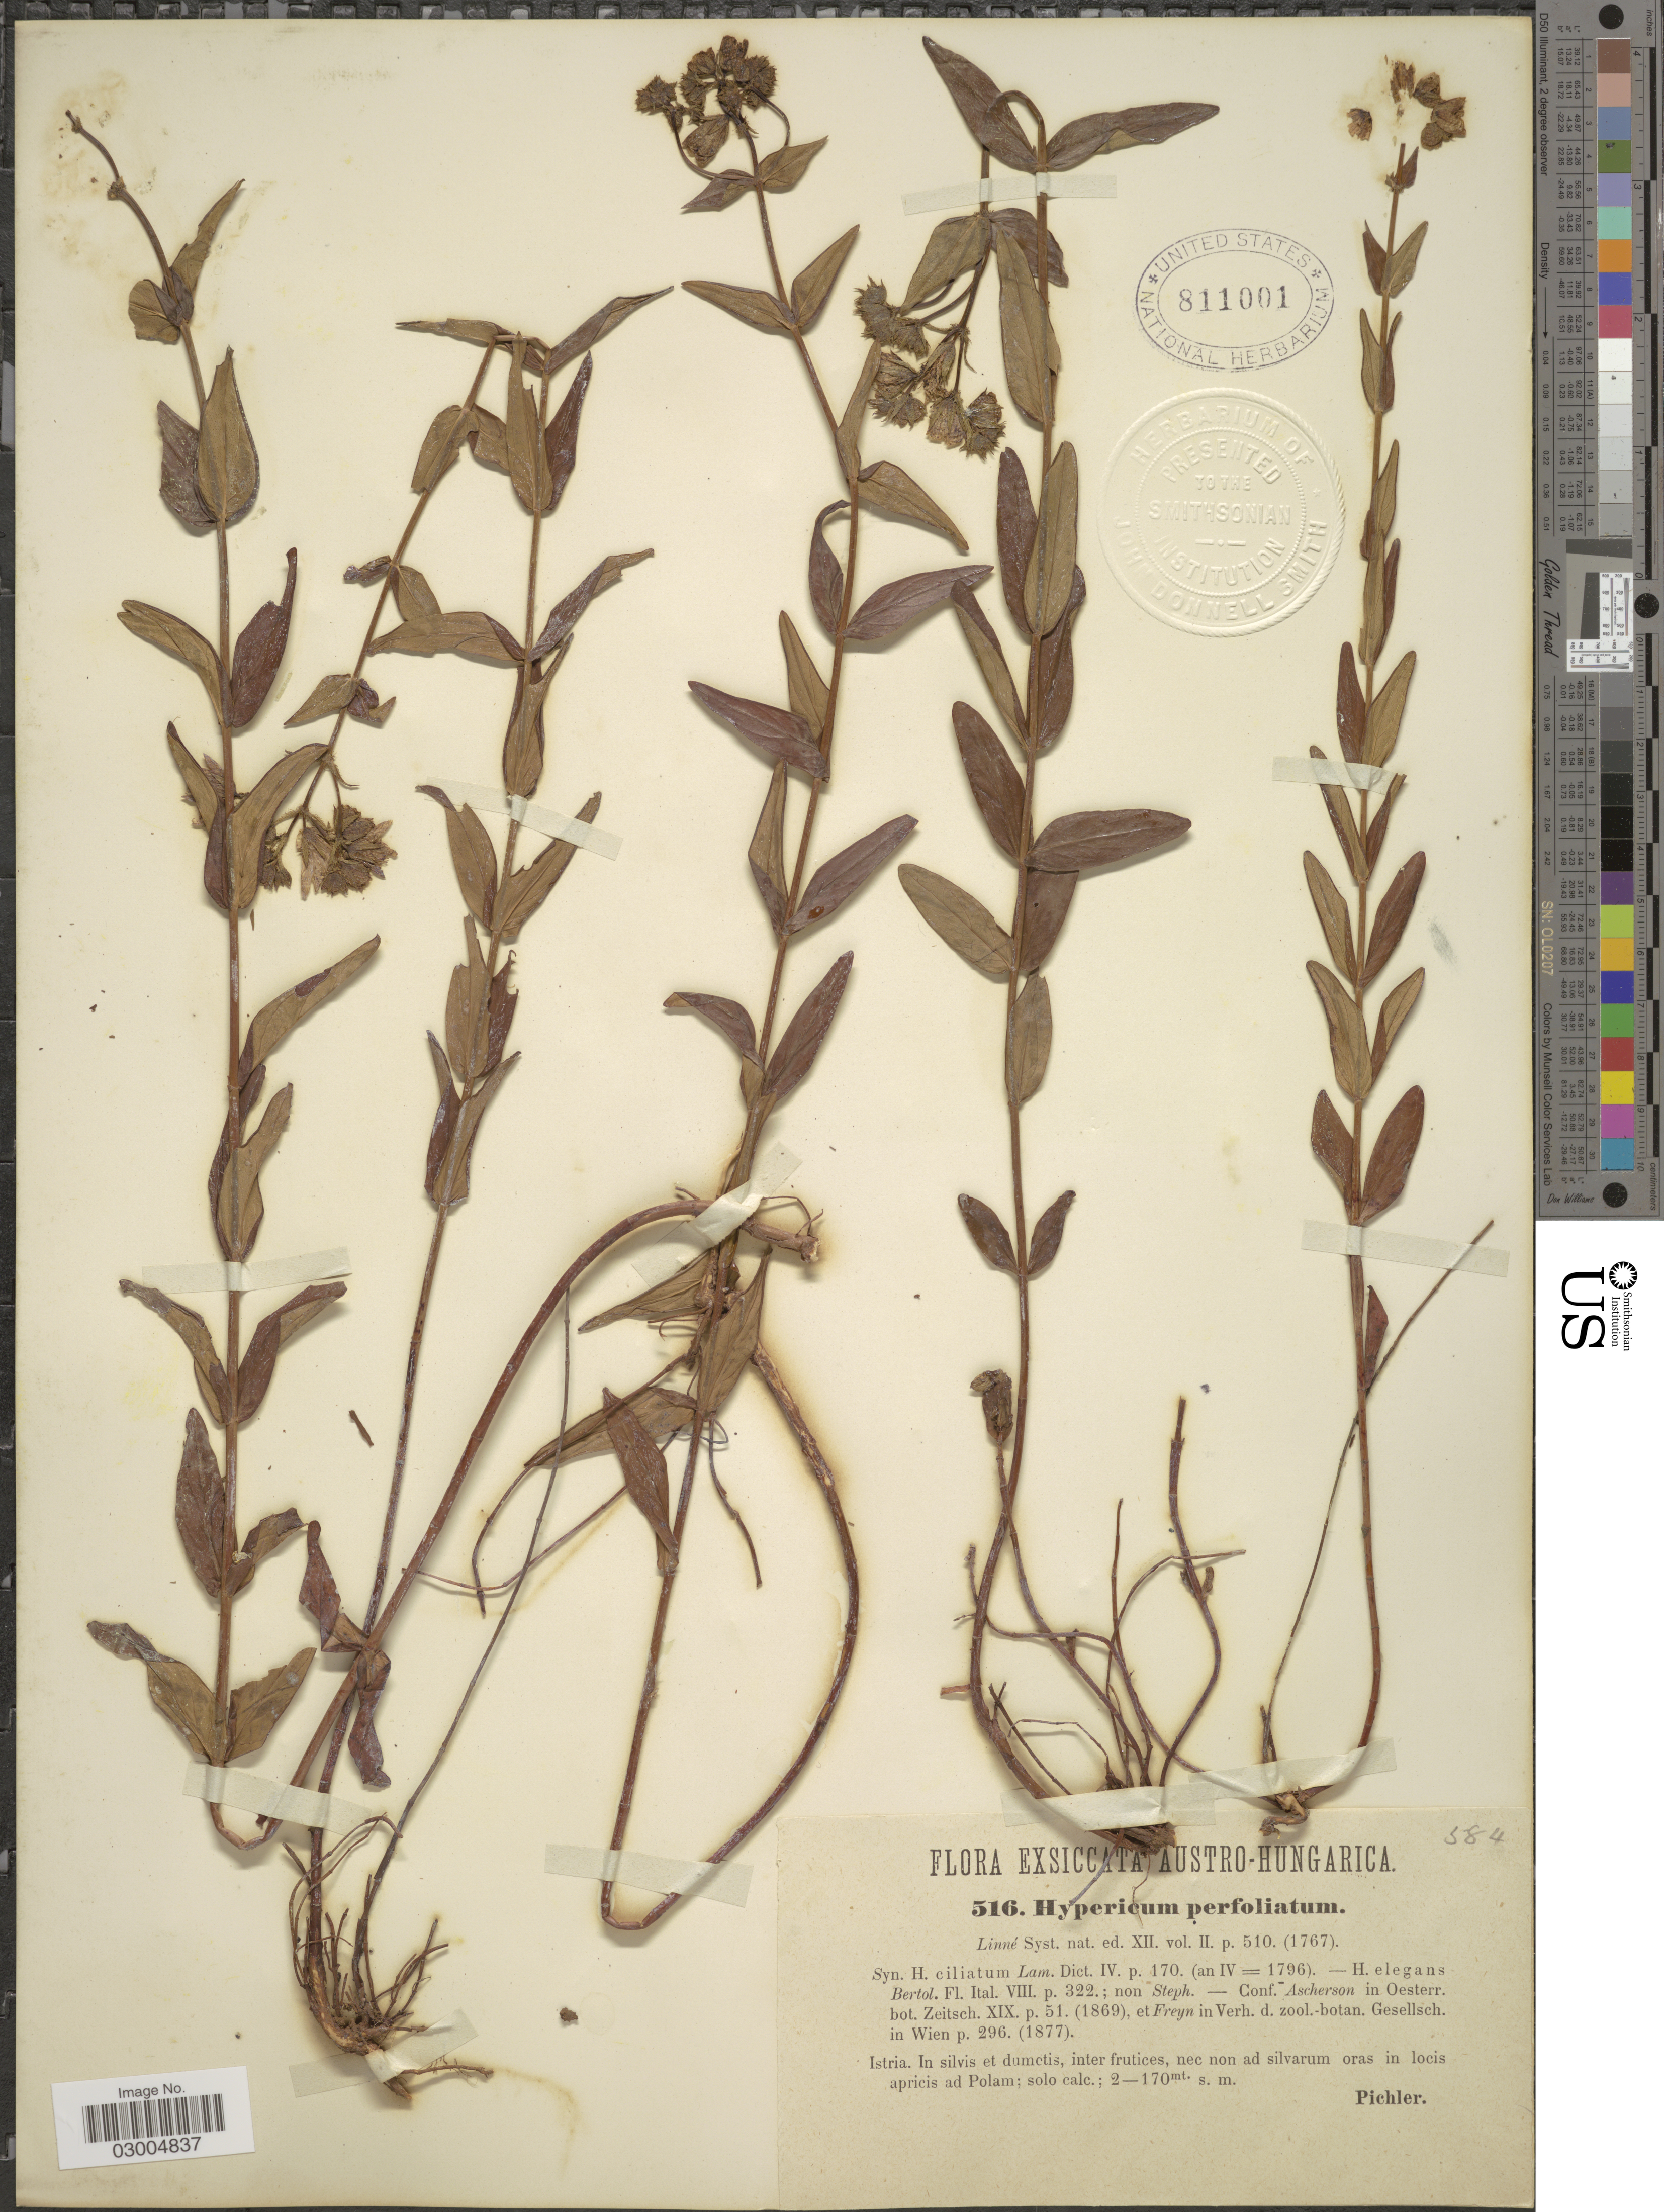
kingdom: Plantae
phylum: Tracheophyta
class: Magnoliopsida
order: Malpighiales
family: Hypericaceae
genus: Hypericum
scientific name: Hypericum perfoliatum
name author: L.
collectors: Pichler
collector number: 516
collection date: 1767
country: Croatia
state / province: Istria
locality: In silvis et dumetis [interpreted], inter frutices, nec non ad silvarum oras in locis apricis ad Polam.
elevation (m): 2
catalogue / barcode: US 811001